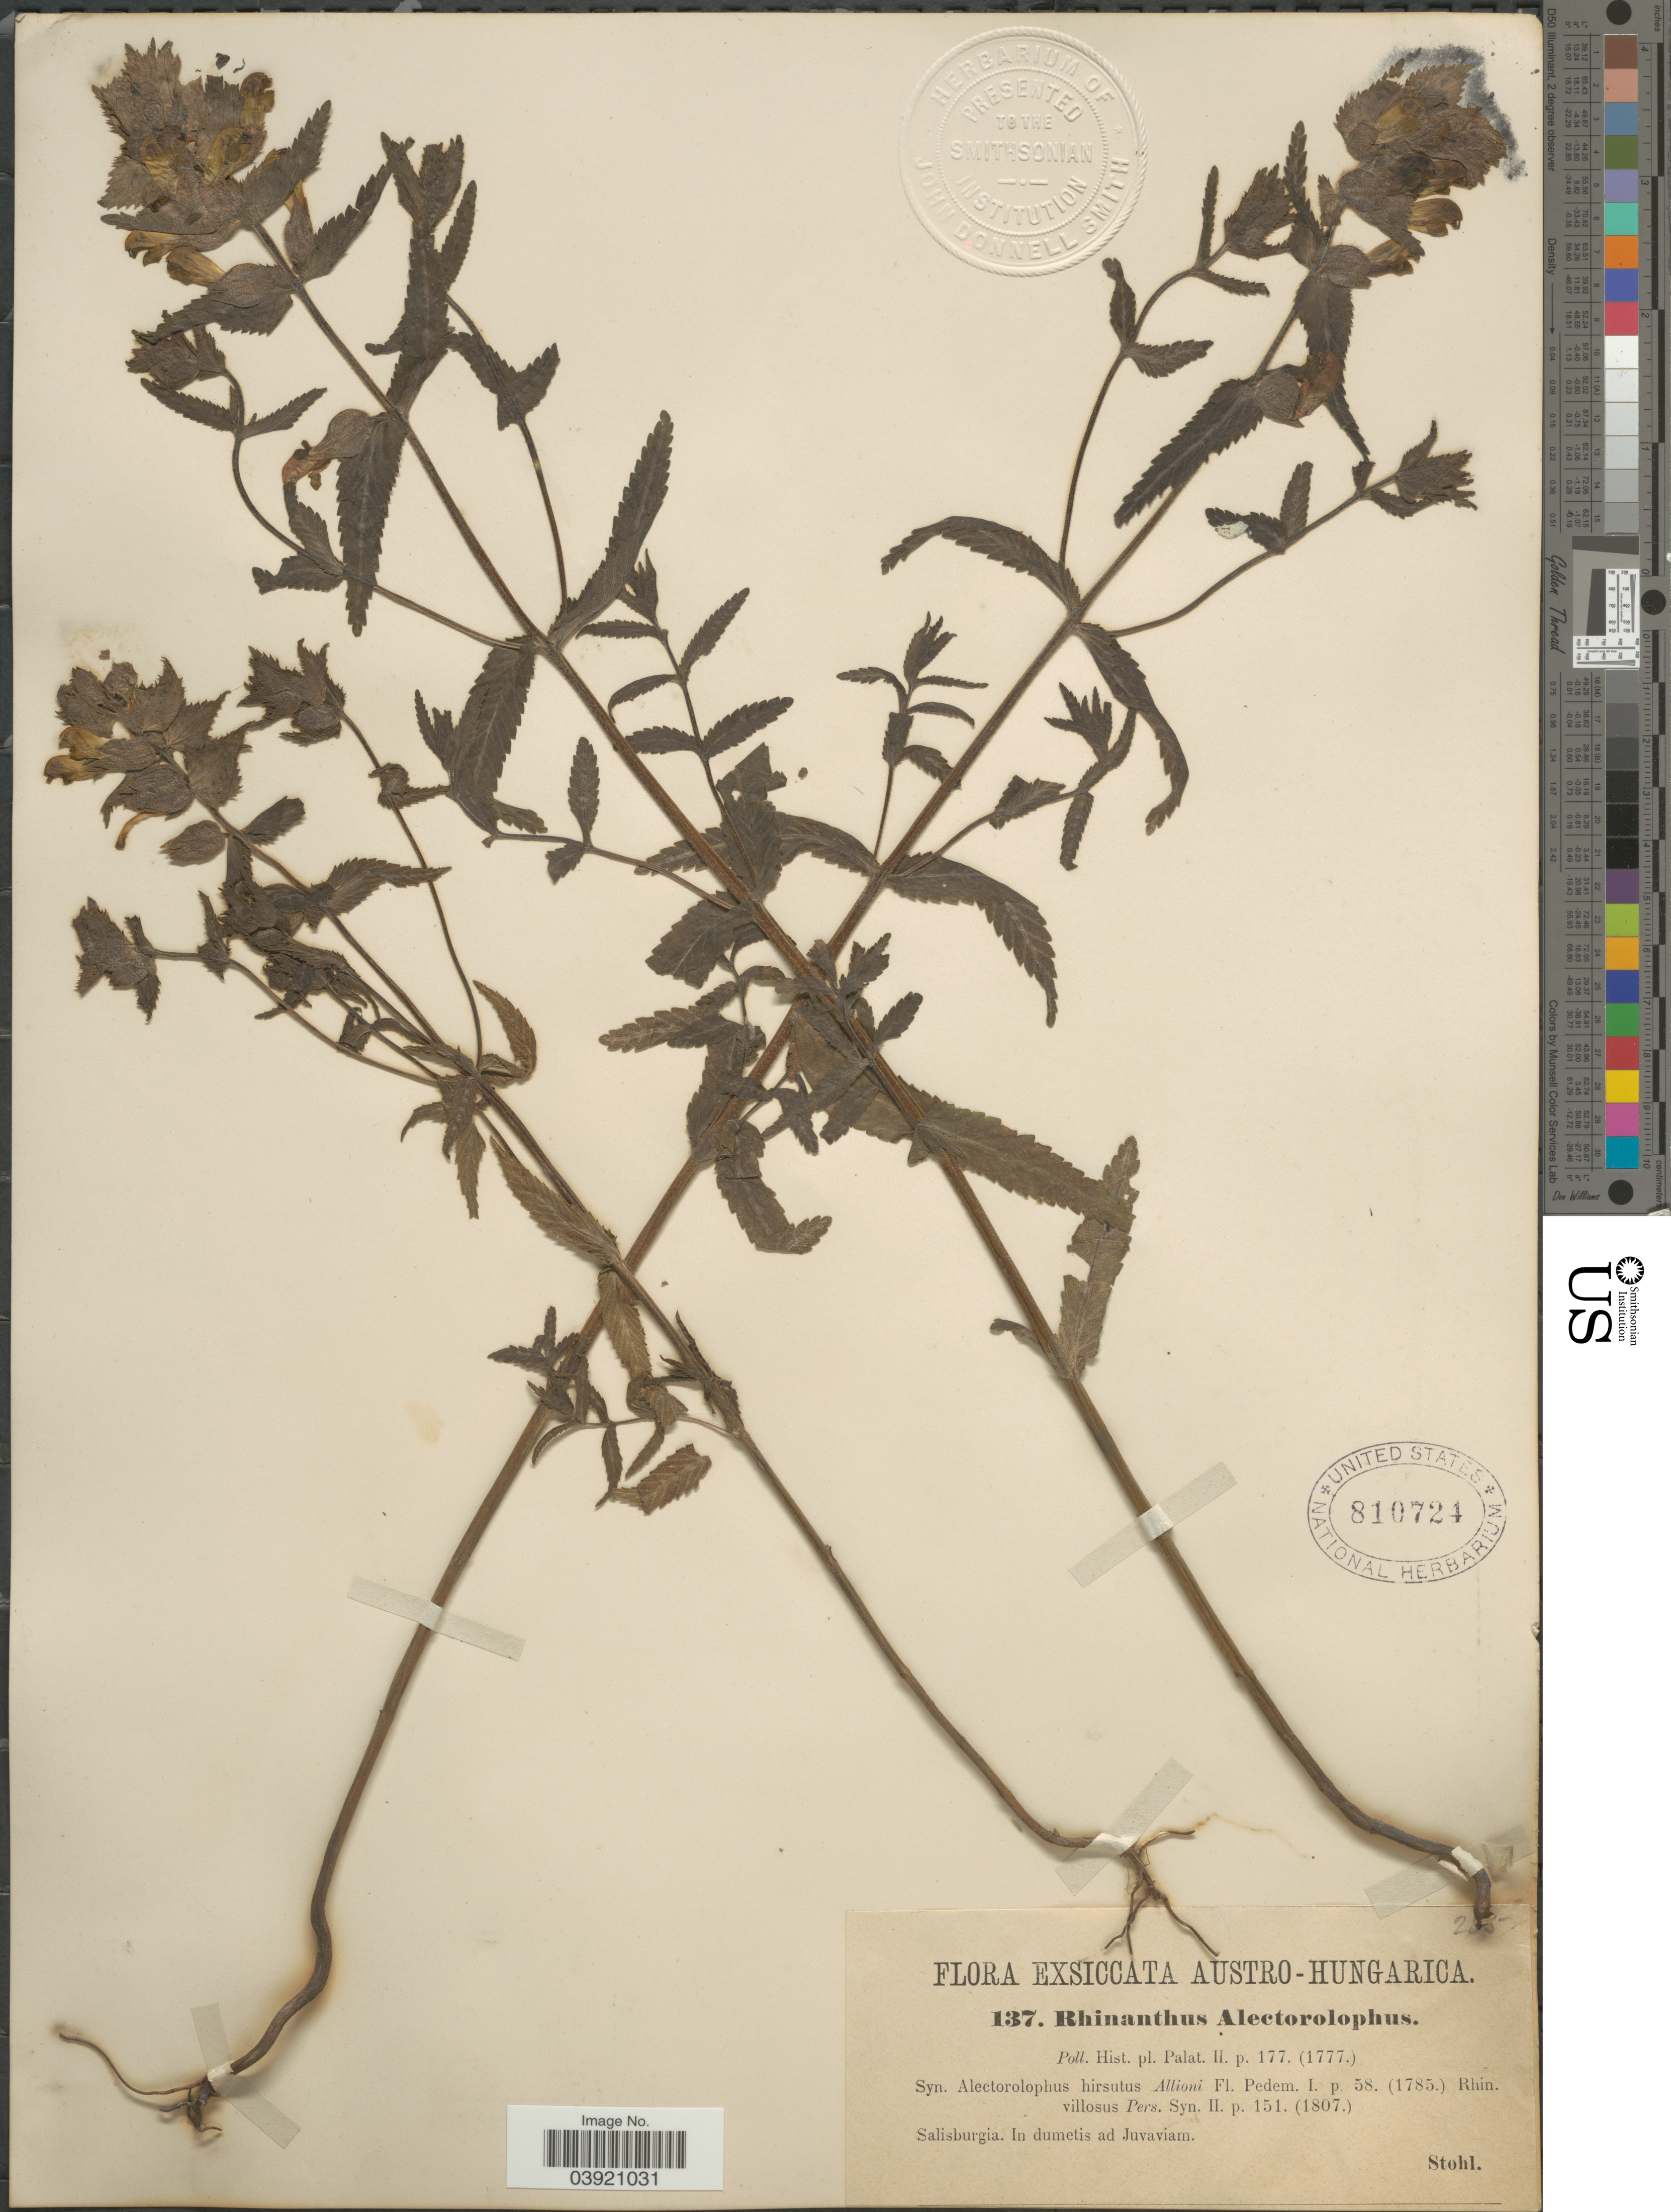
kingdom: Plantae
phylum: Tracheophyta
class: Magnoliopsida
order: Lamiales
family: Orobanchaceae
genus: Rhinanthus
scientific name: Rhinanthus crista-galli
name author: L.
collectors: Stohl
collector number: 137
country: Austria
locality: Austro-Hungarica. Salisburgia. In dumetis ad Juvaviam.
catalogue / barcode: US 810724